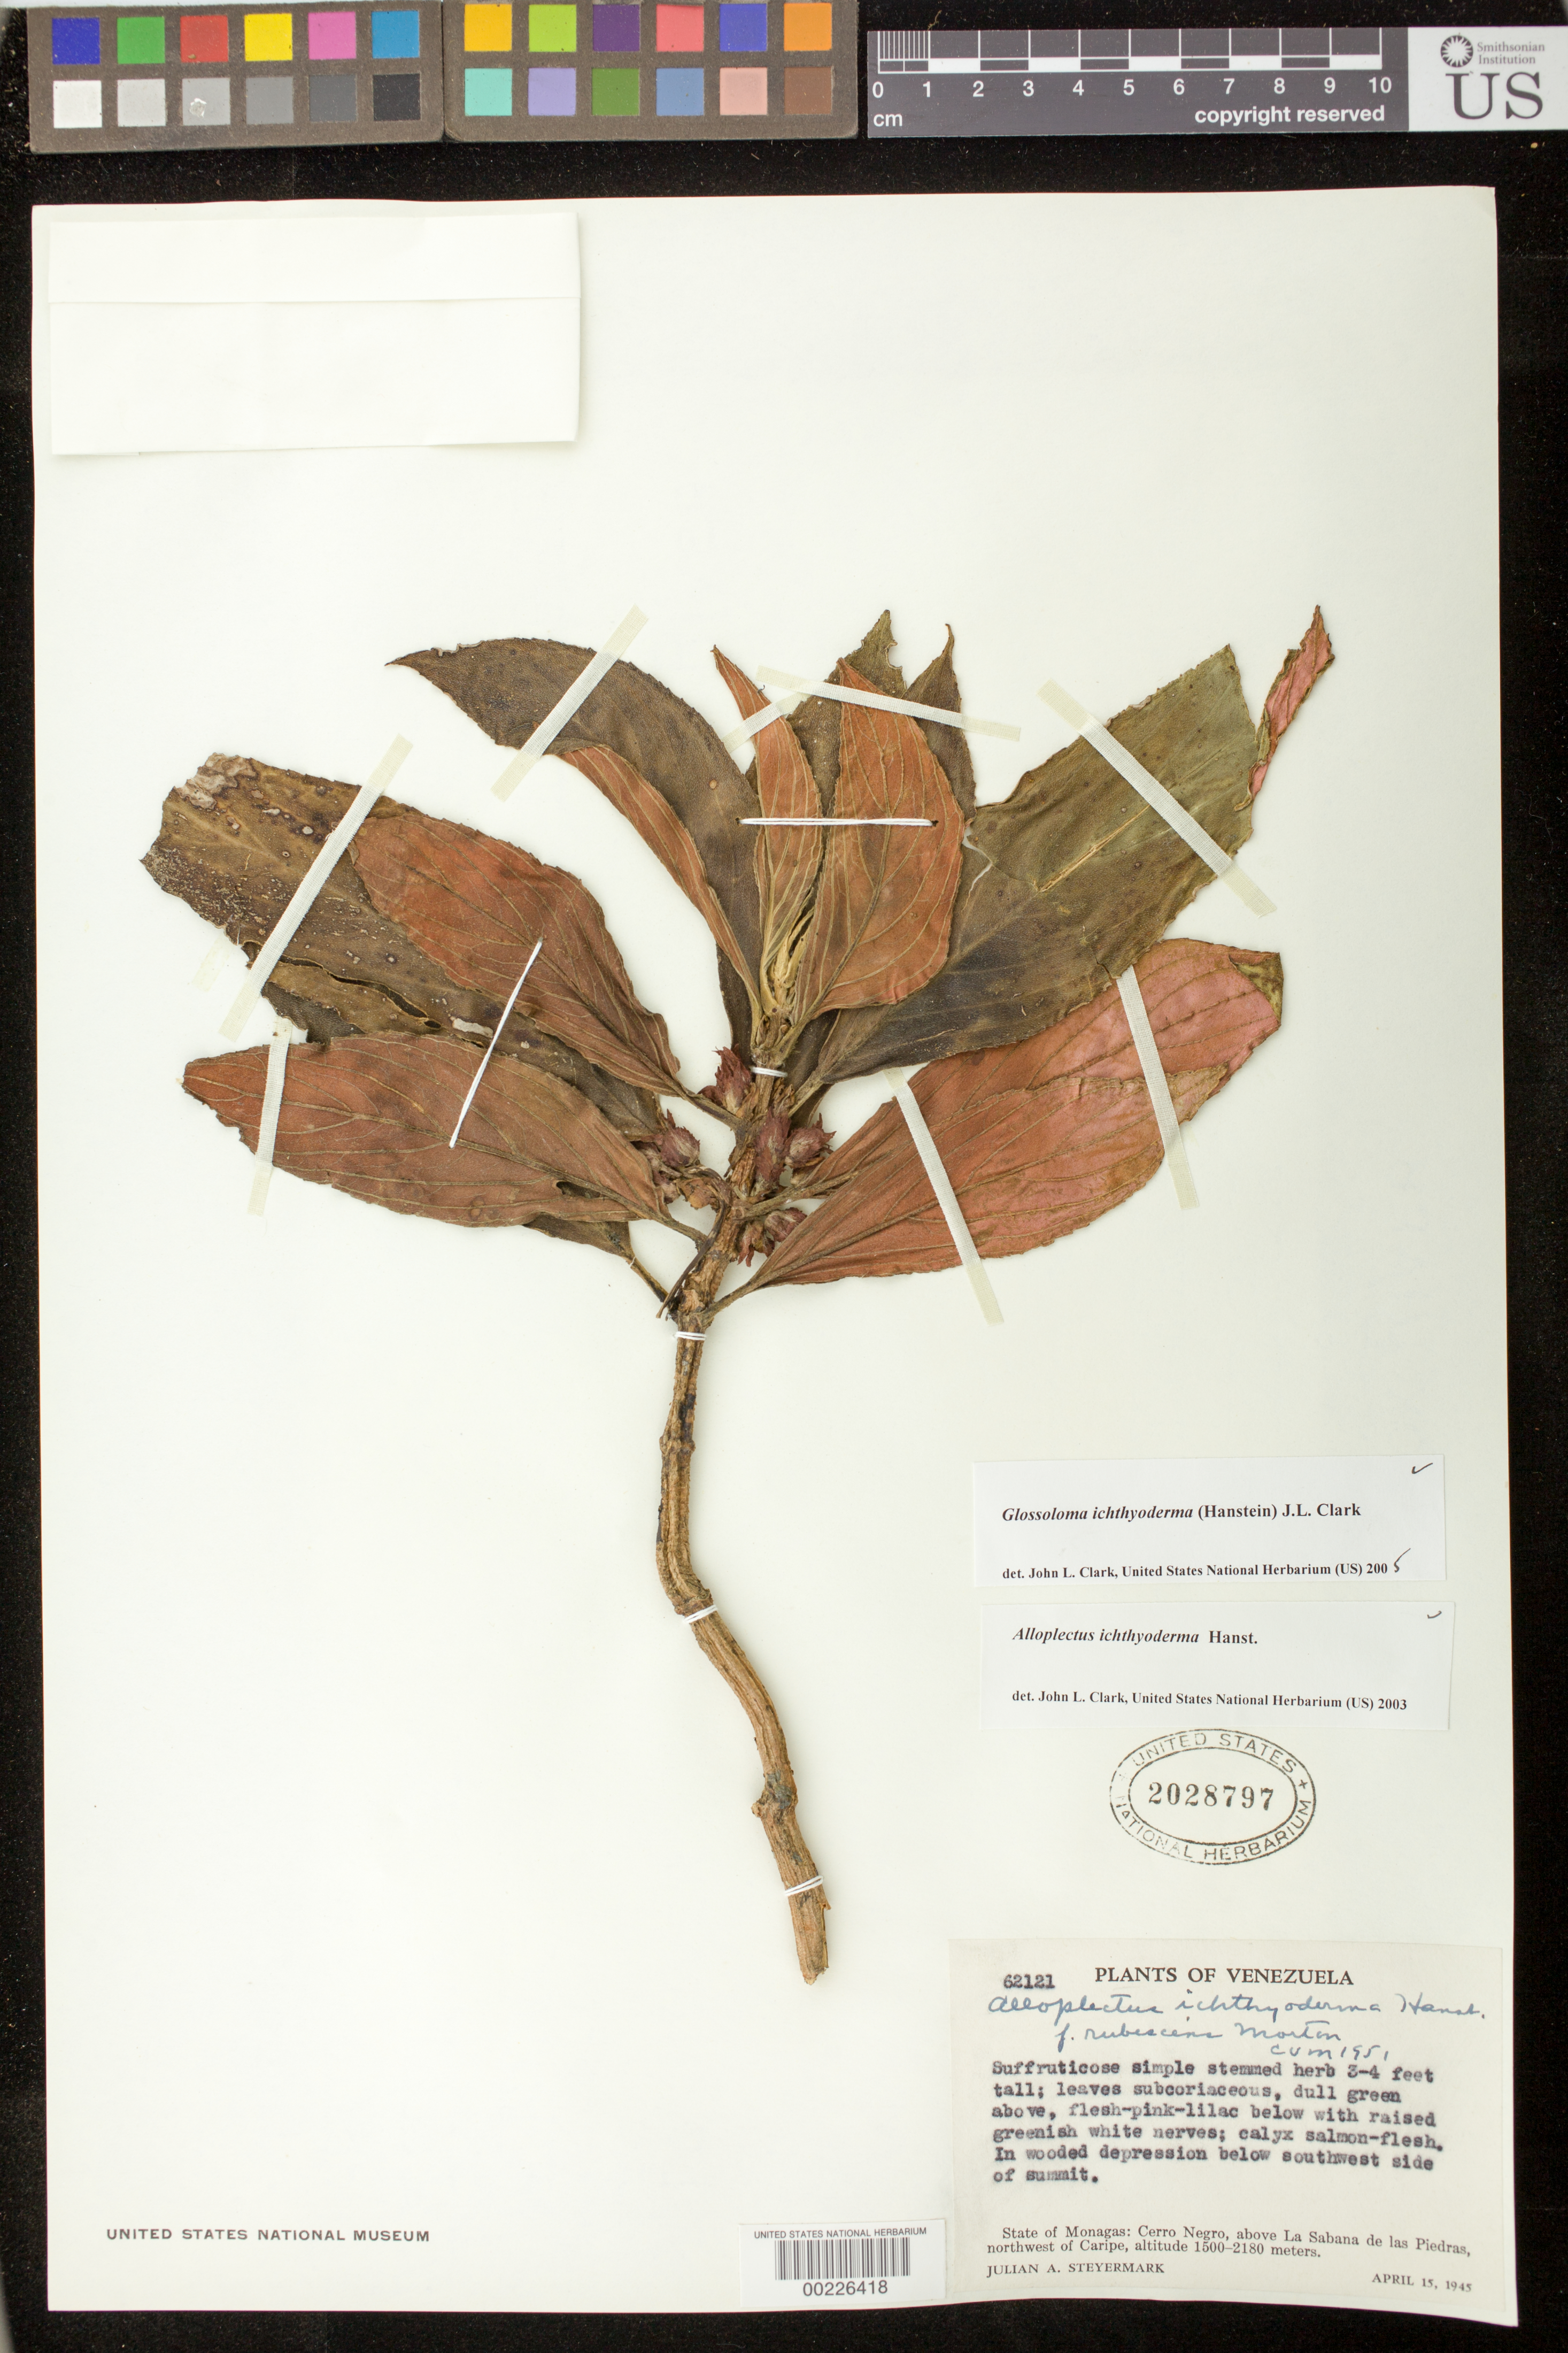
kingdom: Plantae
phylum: Tracheophyta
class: Magnoliopsida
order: Lamiales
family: Gesneriaceae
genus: Glossoloma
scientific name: Glossoloma ichthyoderma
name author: (Hanst.) J.L. Clark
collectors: J. Steyermark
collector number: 62121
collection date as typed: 15 Apr 1945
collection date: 1945-04-15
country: Venezuela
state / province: Monagas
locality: Cerro Negro, above la Sabana de las Piedras, NW of Caripe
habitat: In wooded depression below SW side of summit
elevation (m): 1500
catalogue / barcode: US 2028797